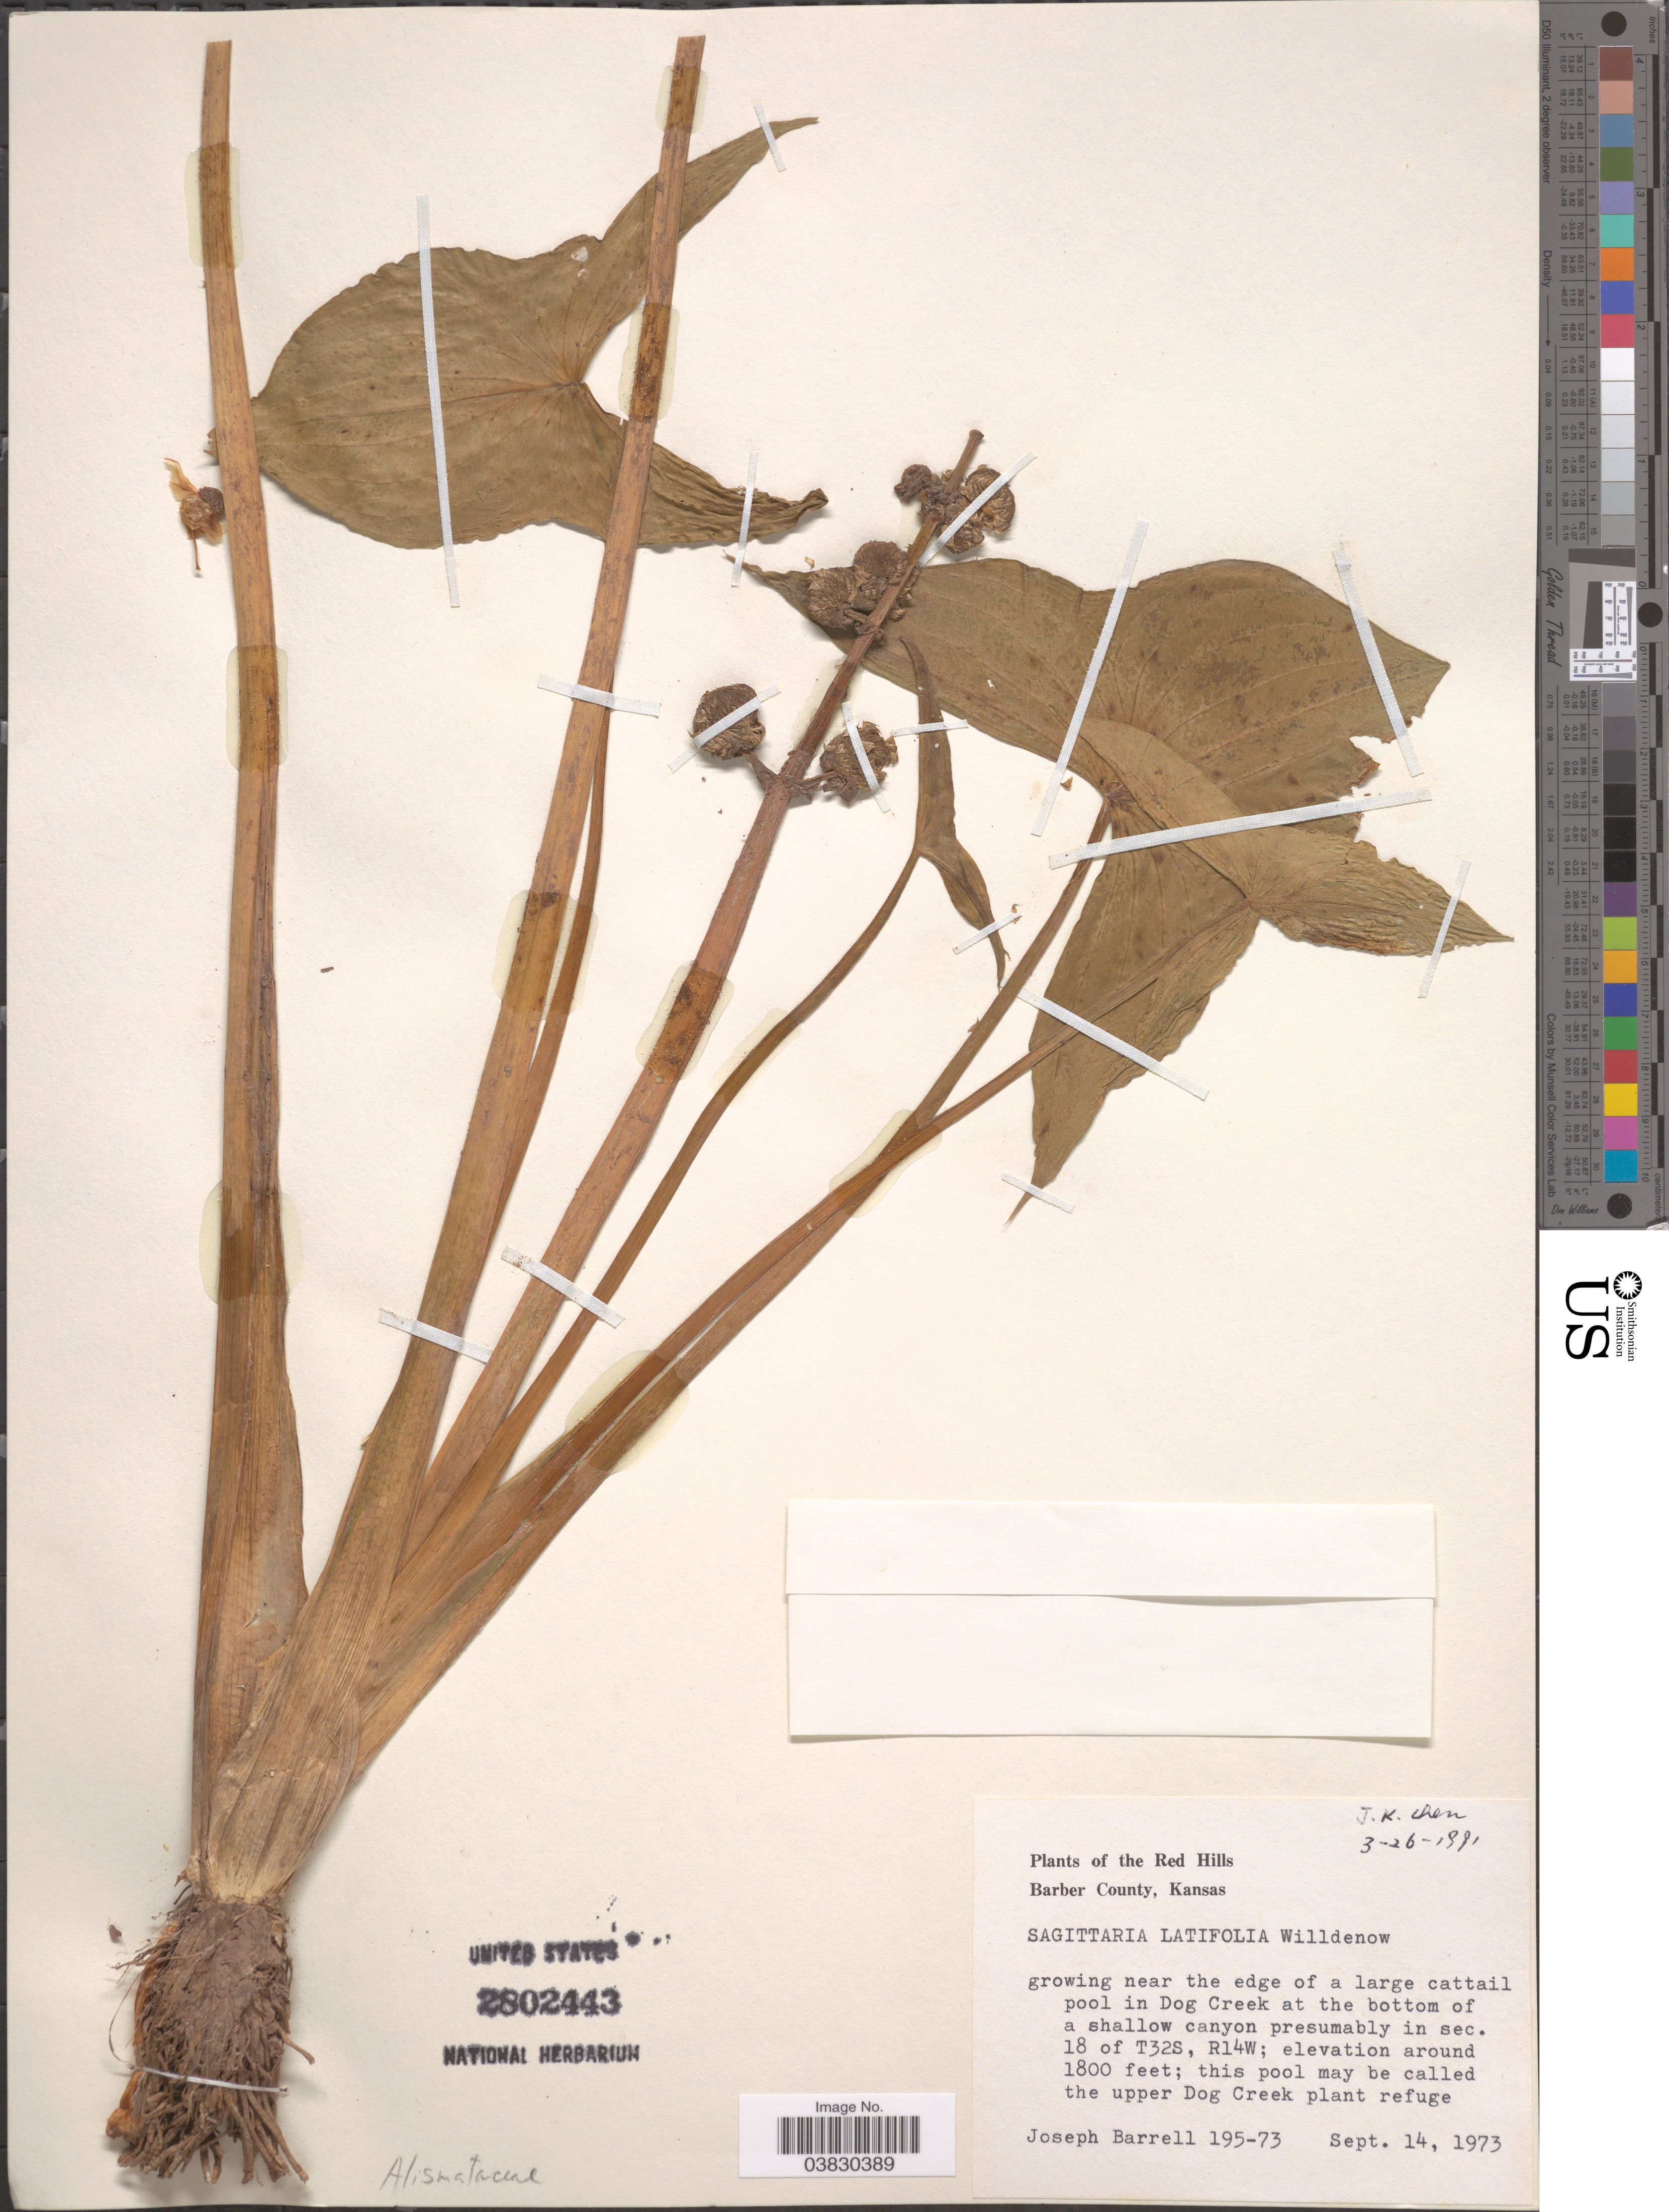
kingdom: Plantae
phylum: Tracheophyta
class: Liliopsida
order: Alismatales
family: Alismataceae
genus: Sagittaria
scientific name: Sagittaria variabilis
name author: Englem. ex A. Gray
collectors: J. Barrell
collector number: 195-73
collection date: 1973-09-14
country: United States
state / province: Kansas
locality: The Red Hills. Growing near the edge of a large cattail pool in Dog Creek at the bottom of a shallow canyon presumably in sec. 18 of T32S, R14W. This pool may be called the upper Dog Creek plant refuge.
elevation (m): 549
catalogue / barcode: US 2802443